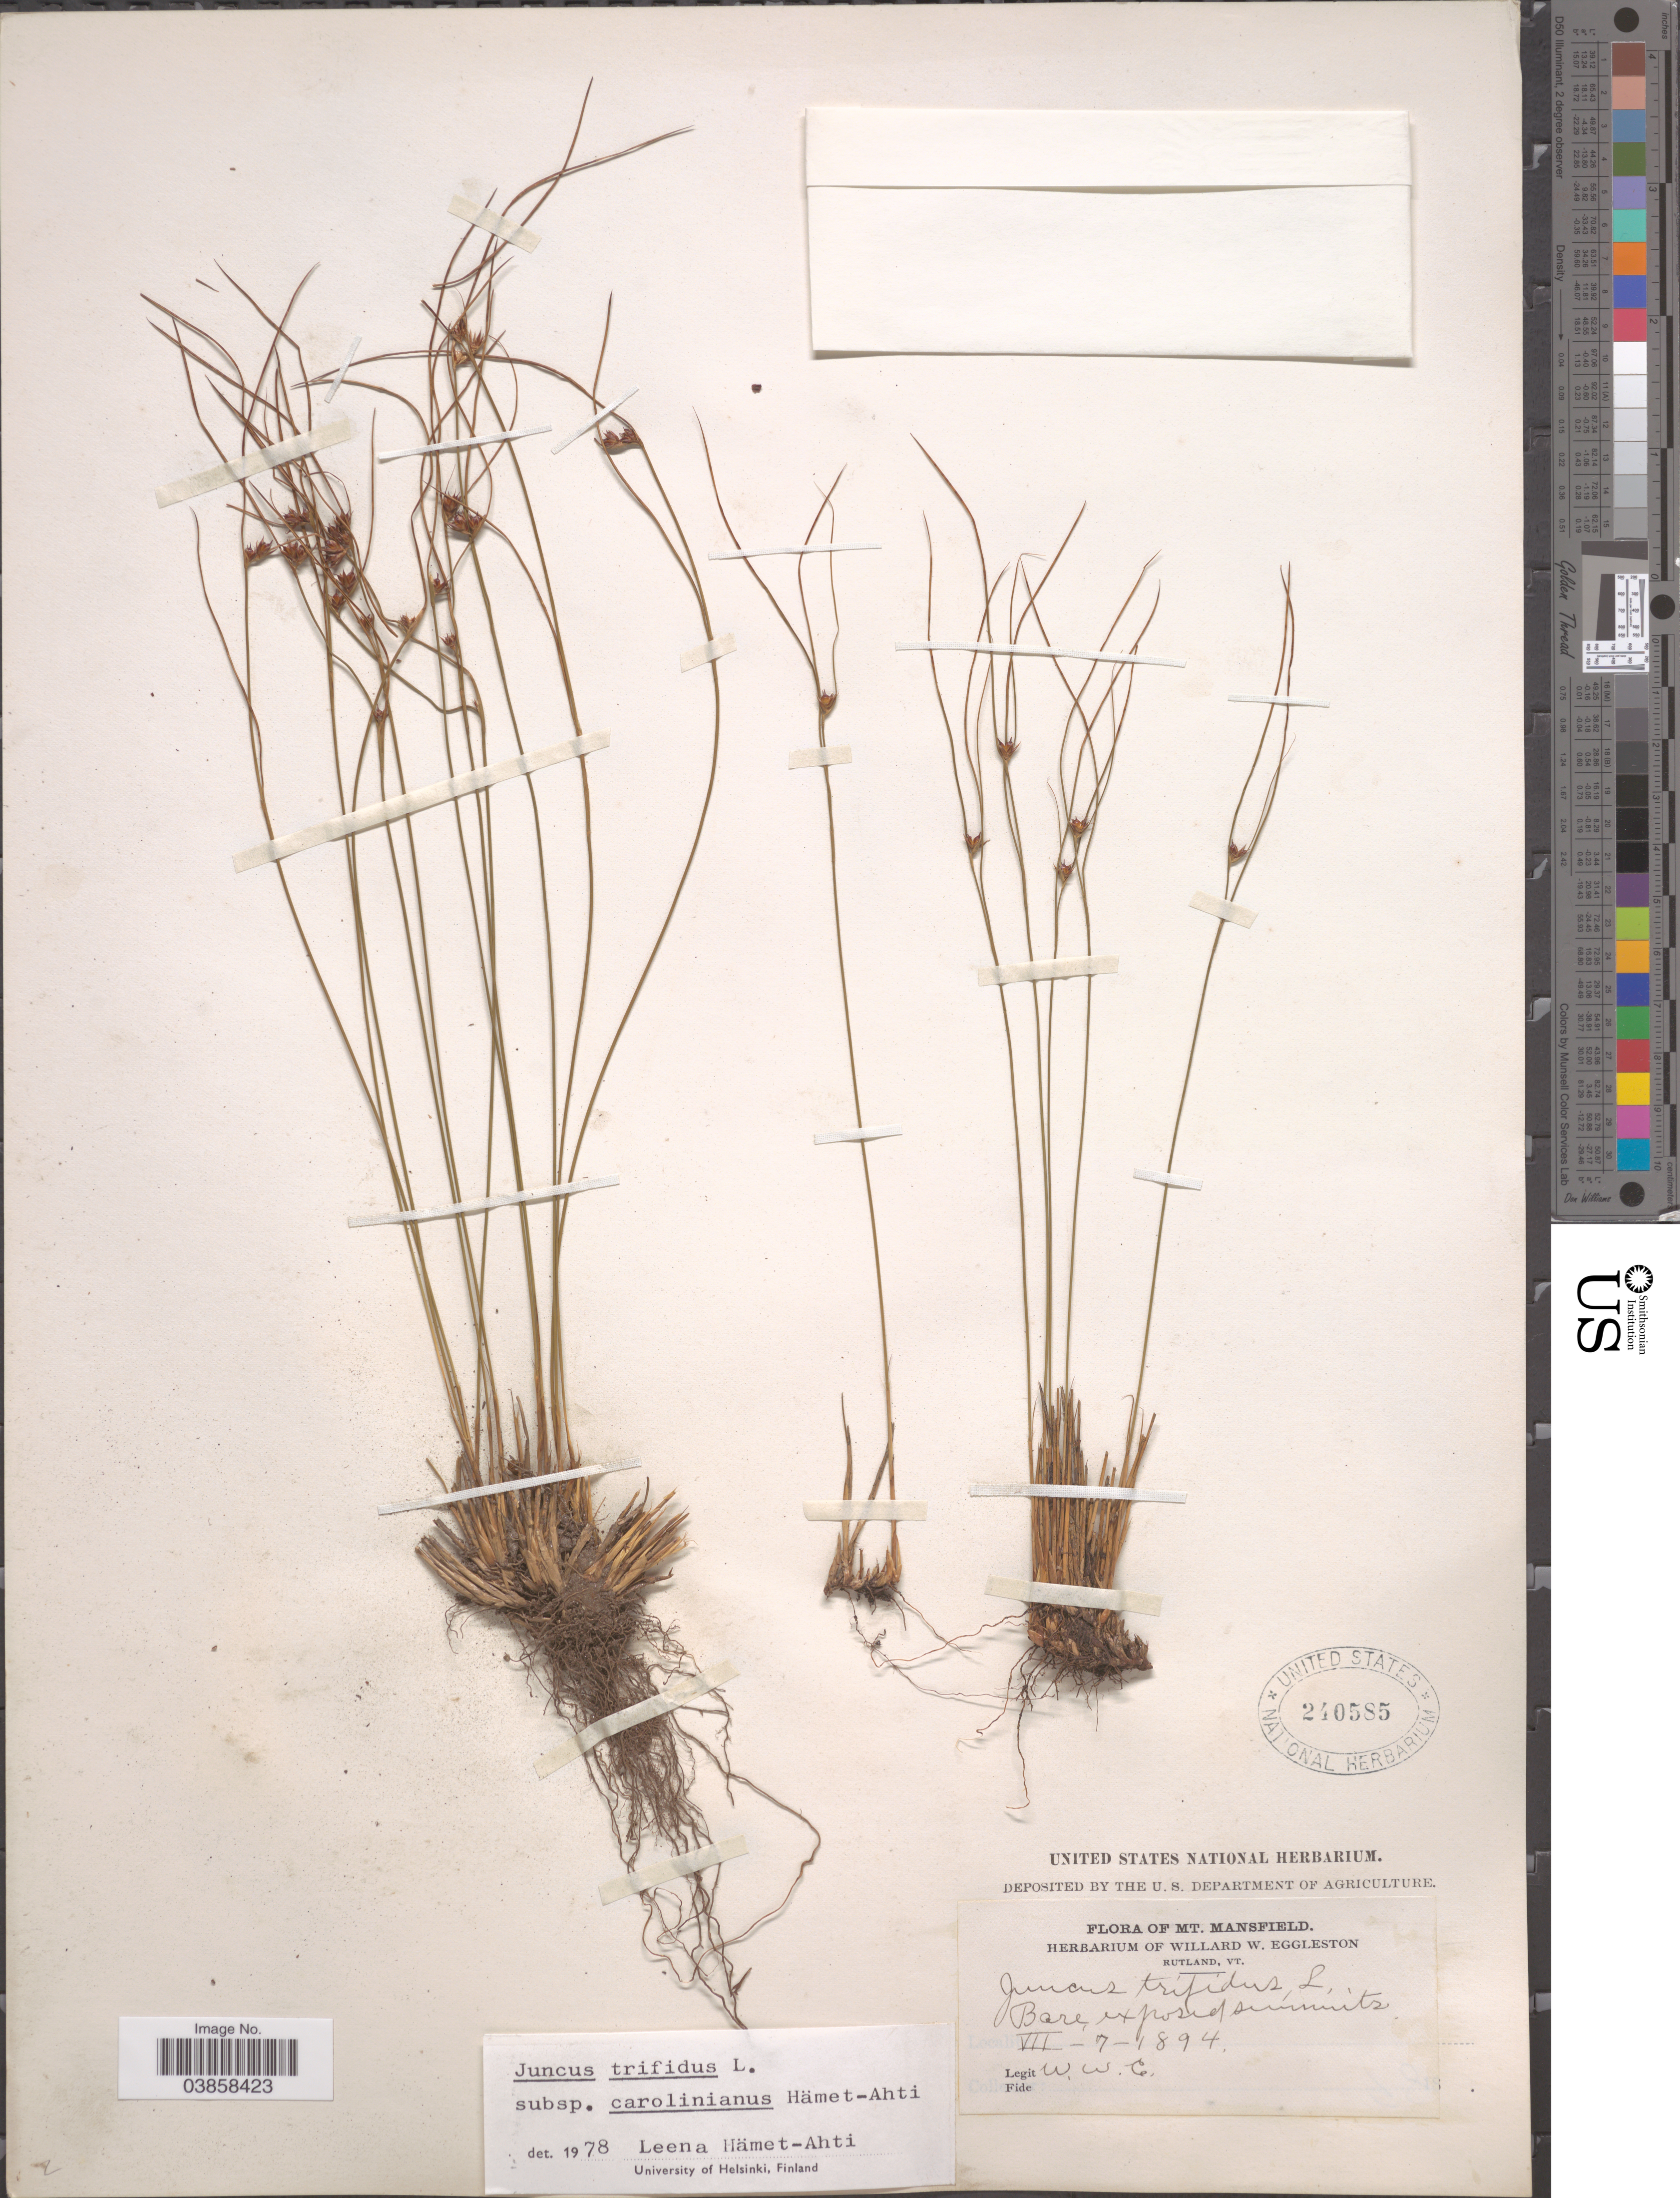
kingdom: Plantae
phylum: Tracheophyta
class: Liliopsida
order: Poales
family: Juncaceae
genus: Juncus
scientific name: Juncus trifidus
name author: L.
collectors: W. W. Eggleston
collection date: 1894-07-07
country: United States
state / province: Vermont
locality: Mt. Mansfield. Bare exposed summits.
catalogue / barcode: US 240585